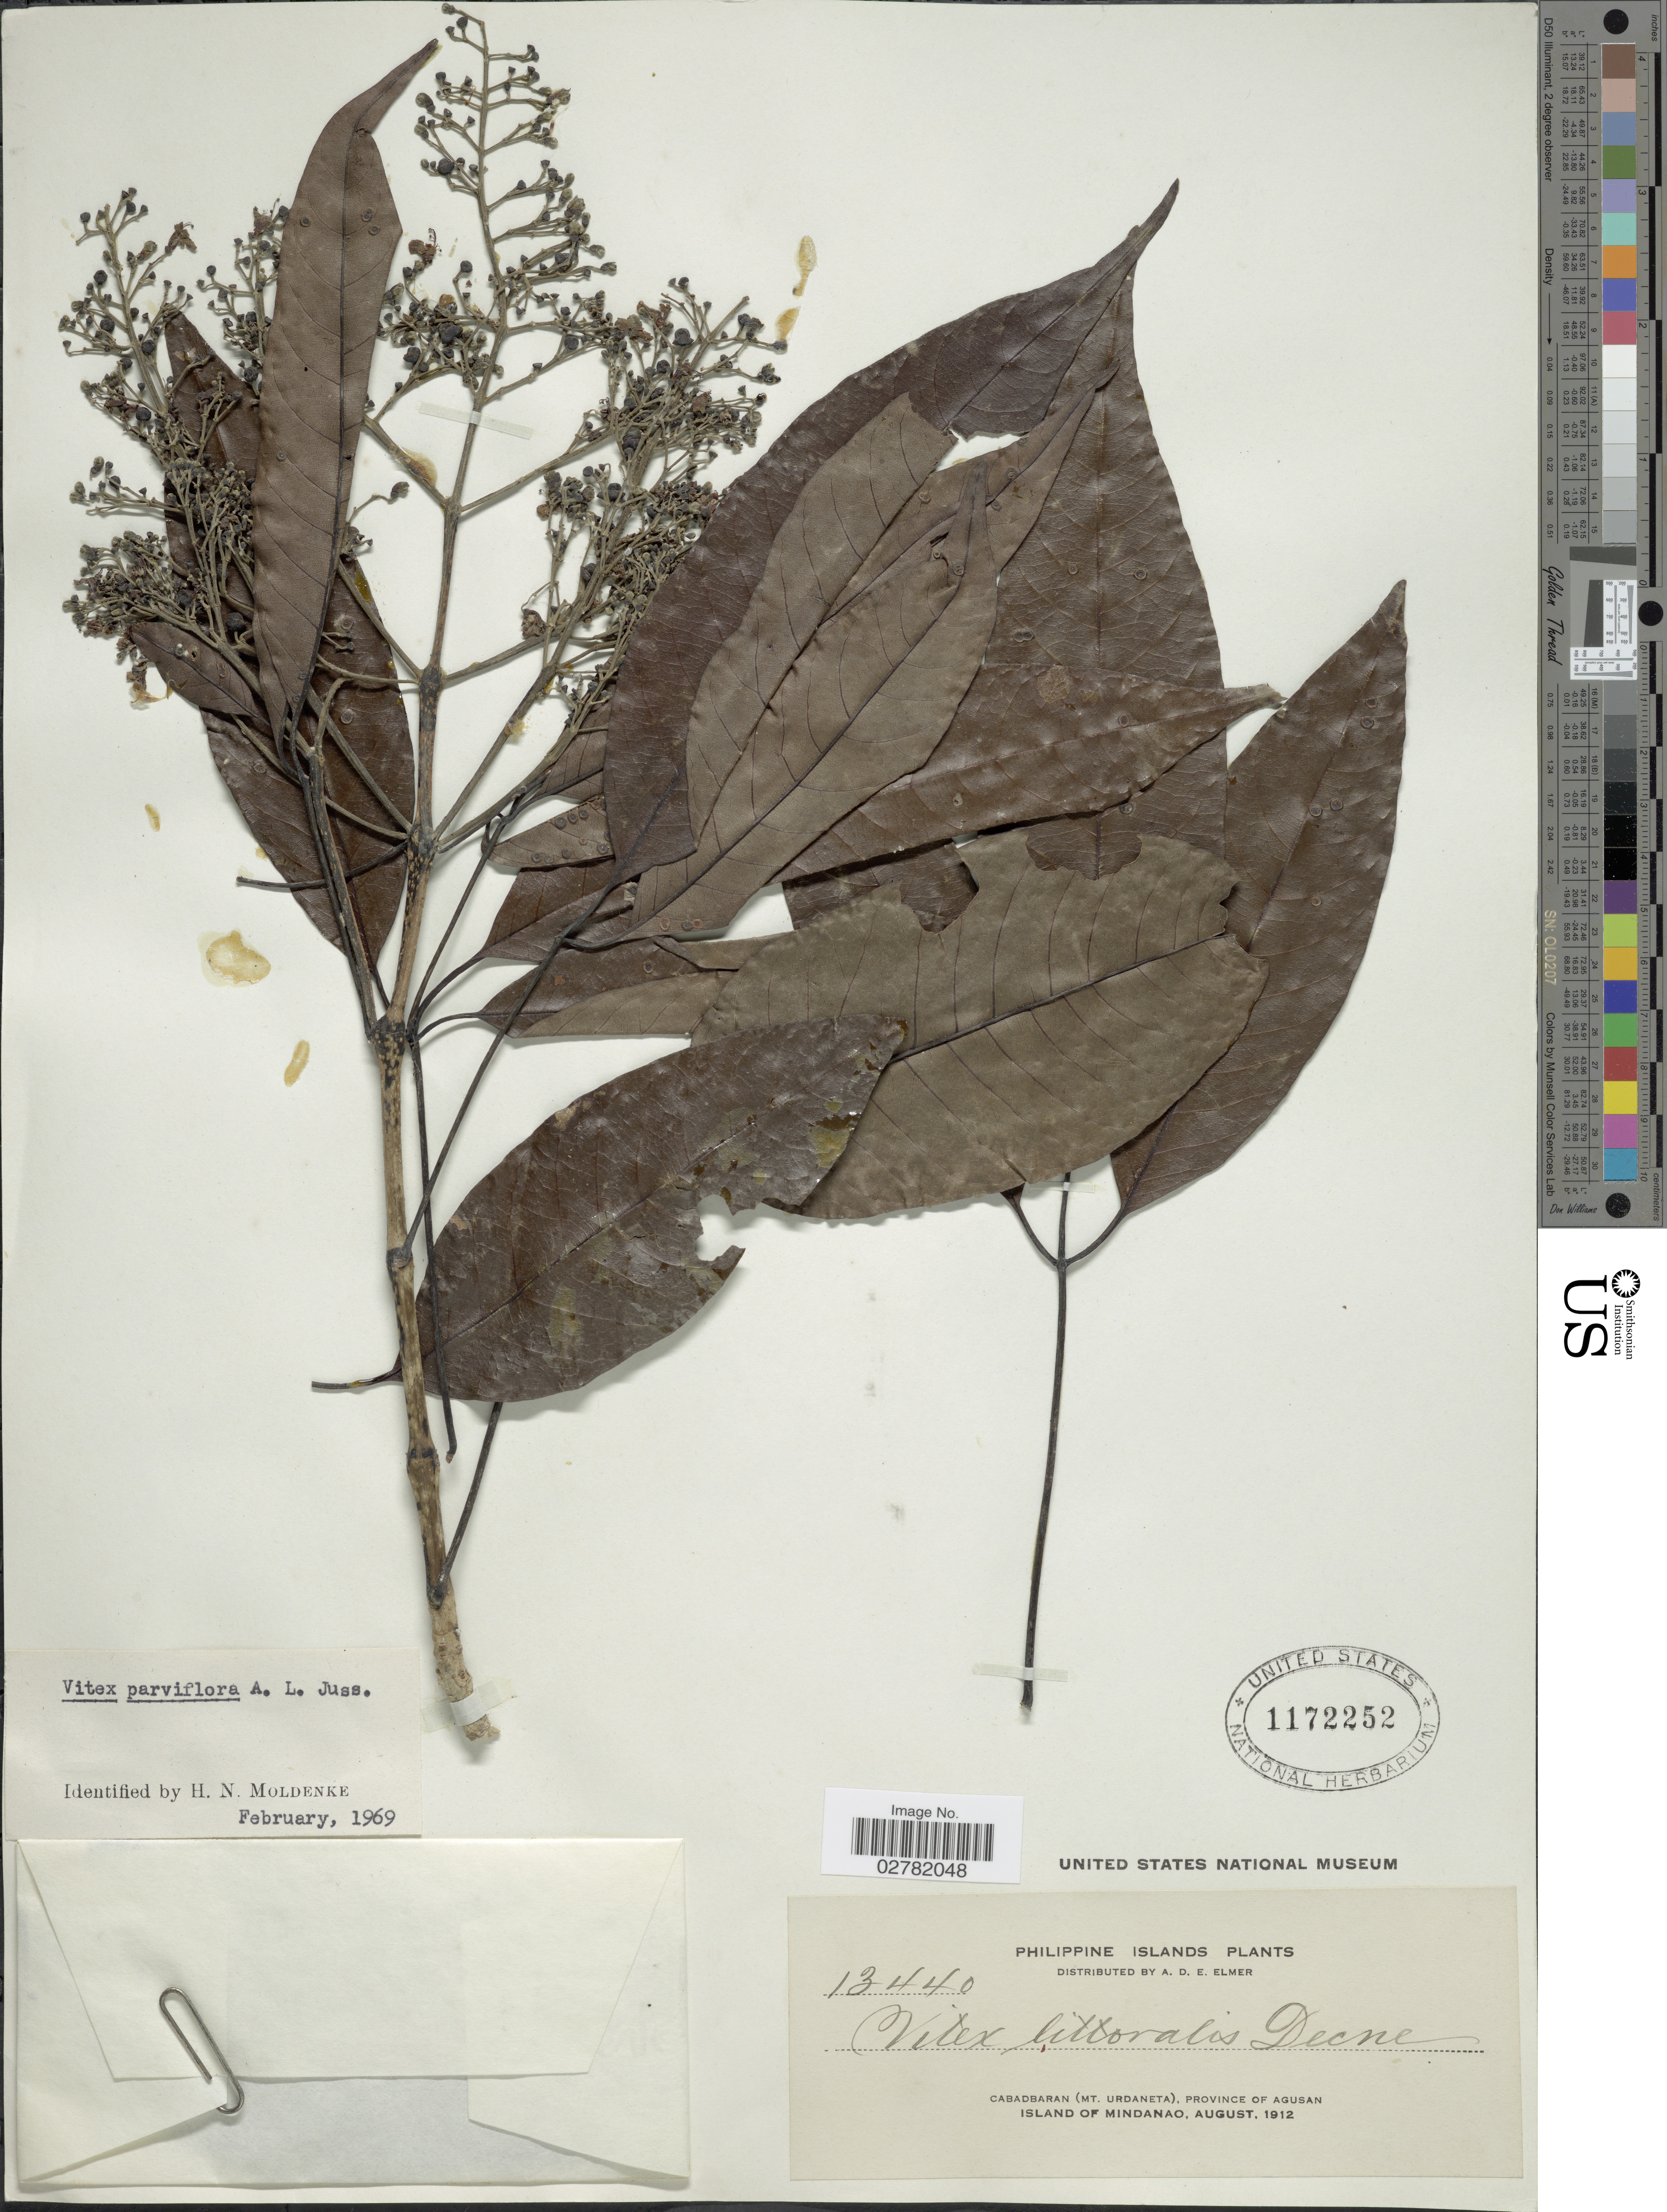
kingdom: Plantae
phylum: Tracheophyta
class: Magnoliopsida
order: Lamiales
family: Lamiaceae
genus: Vitex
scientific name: Vitex parviflora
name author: Juss.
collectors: A. D. E. Elmer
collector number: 13440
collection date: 1912-08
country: Philippines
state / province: Davao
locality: Philippine Islands. Cabadbaran (Mt. Urdaneta), Province of Agusan. Island of Mindanao.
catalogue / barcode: US 1172252